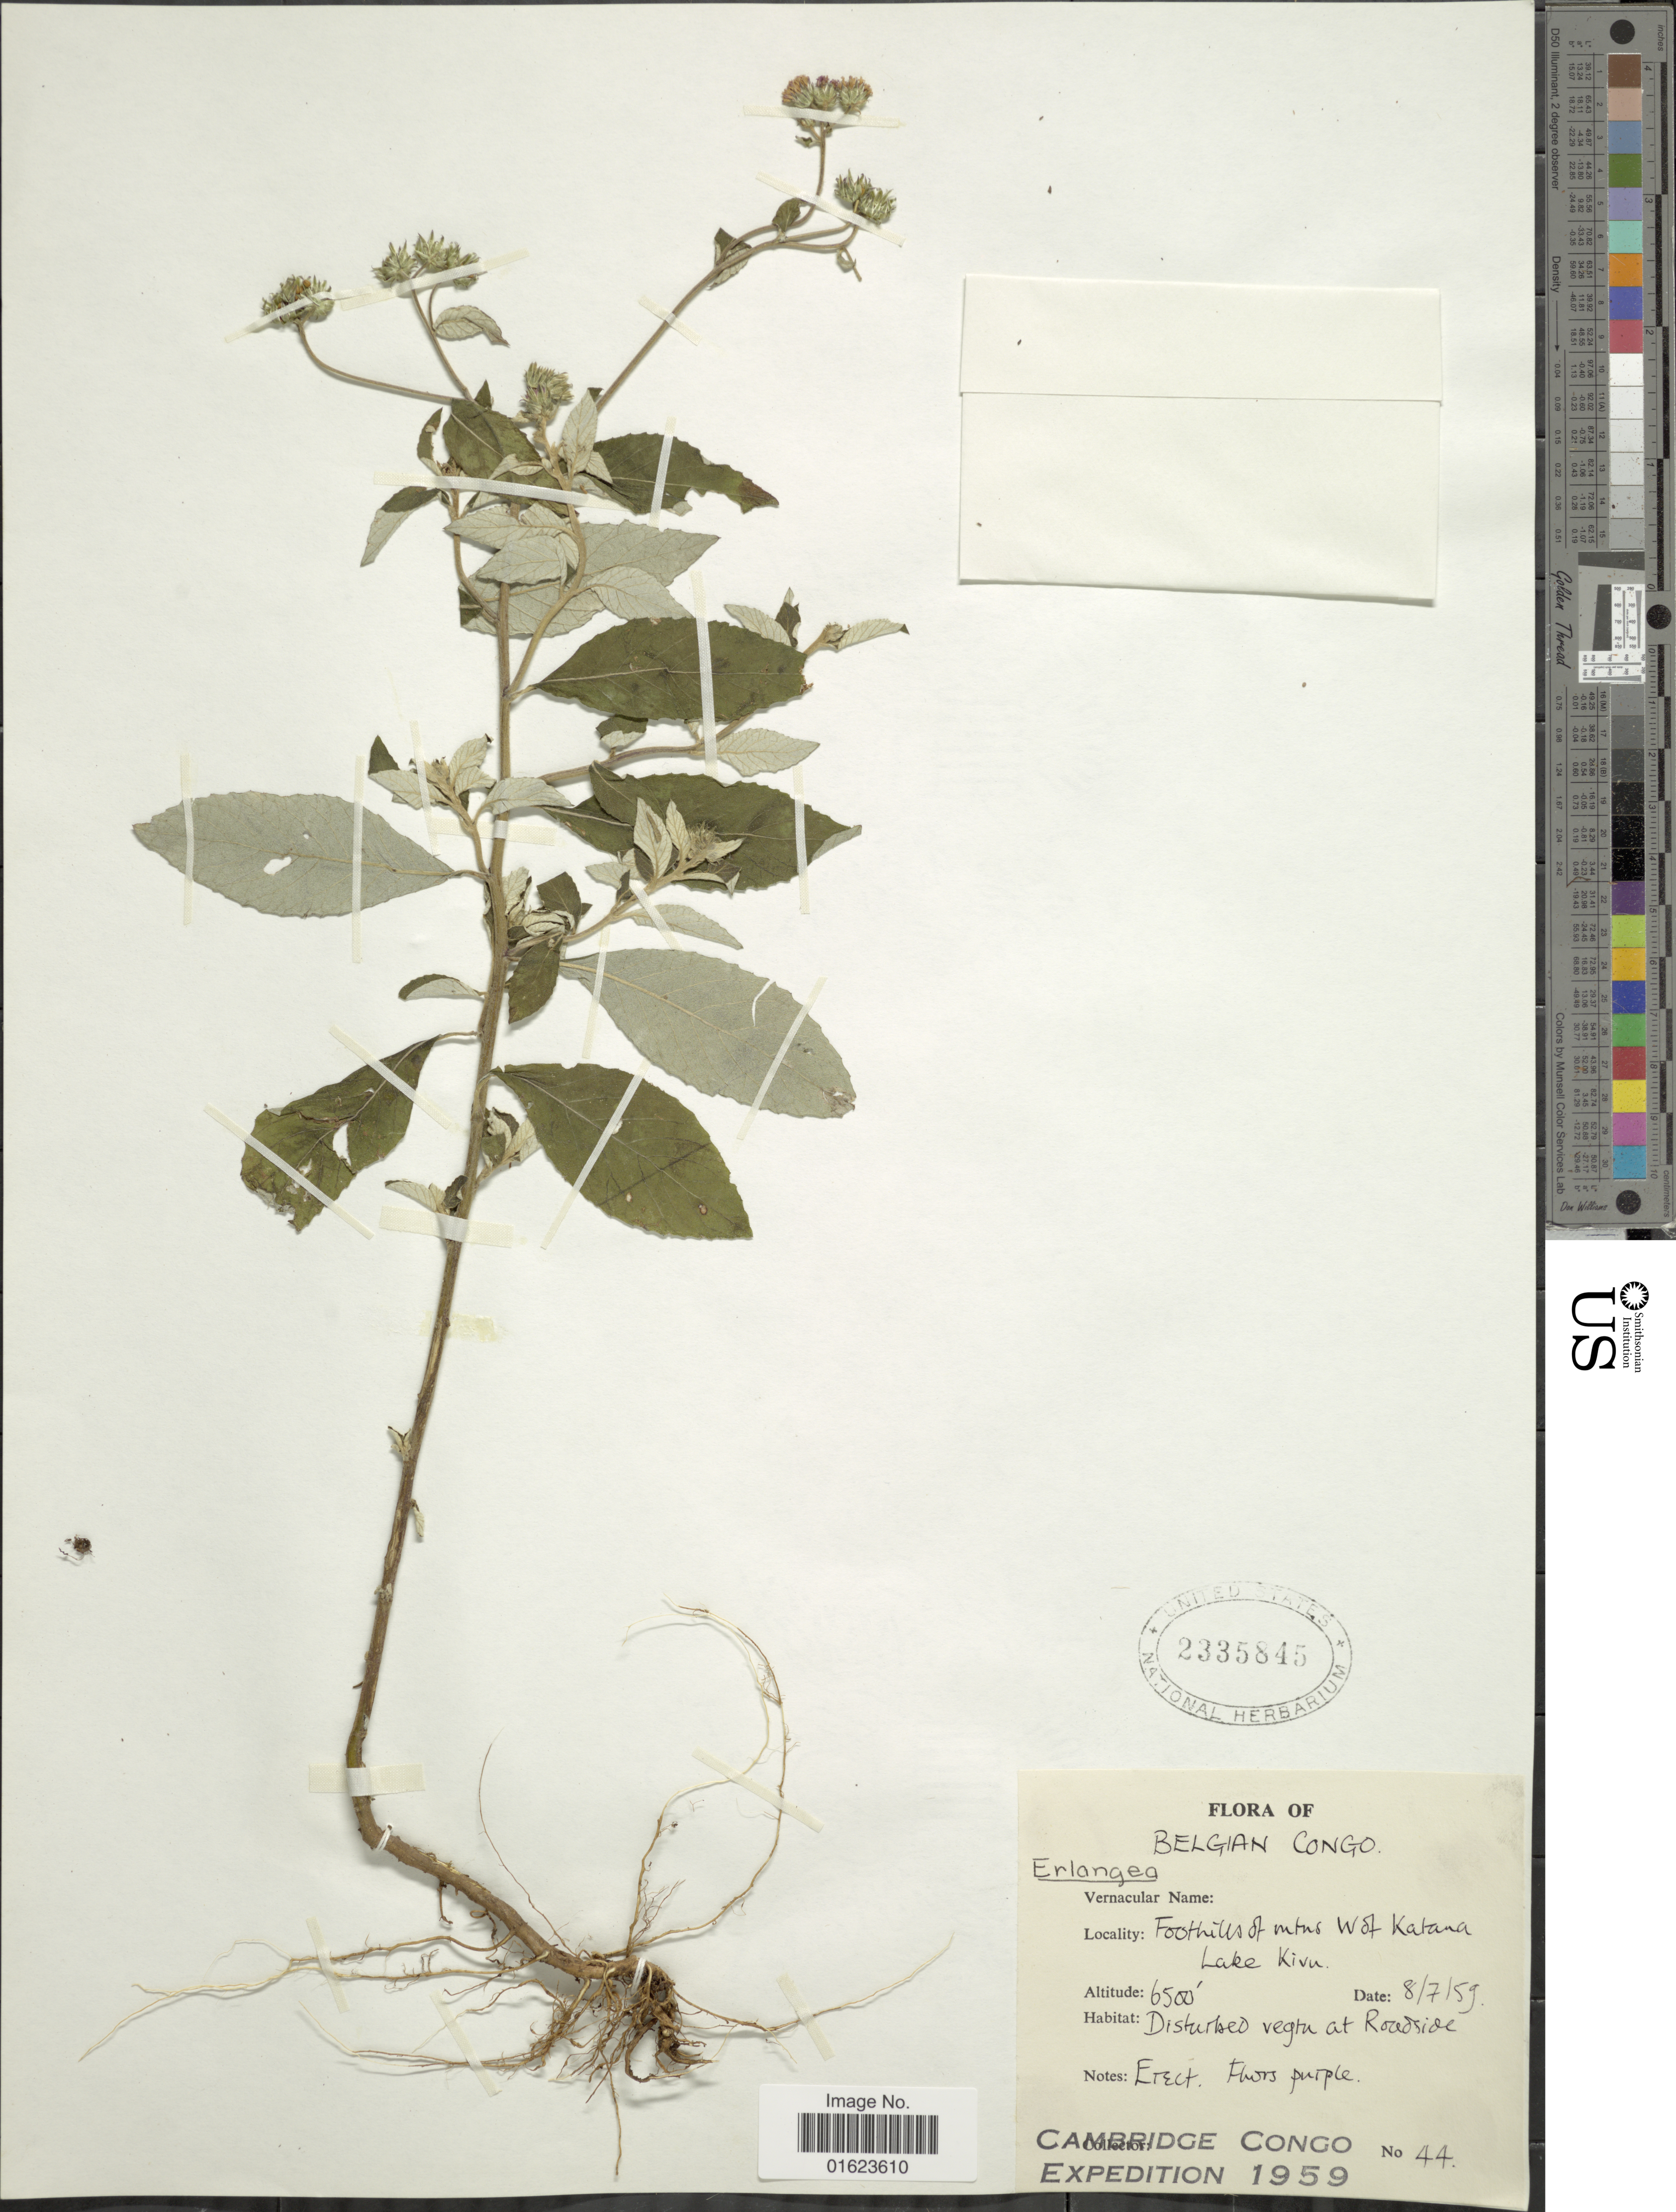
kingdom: Plantae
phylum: Tracheophyta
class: Magnoliopsida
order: Asterales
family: Asteraceae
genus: Brachythrix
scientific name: Brachythrix glomerata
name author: (Mattf.) C. Jeffrey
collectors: Cambridge Congo Expedition 1959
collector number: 44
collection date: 1959-07-08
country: Congo, Democratic Republic of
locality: Belgian Congo. Foothills of Mts W of Katana Lake Kiva.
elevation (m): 1981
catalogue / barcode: US 2335845